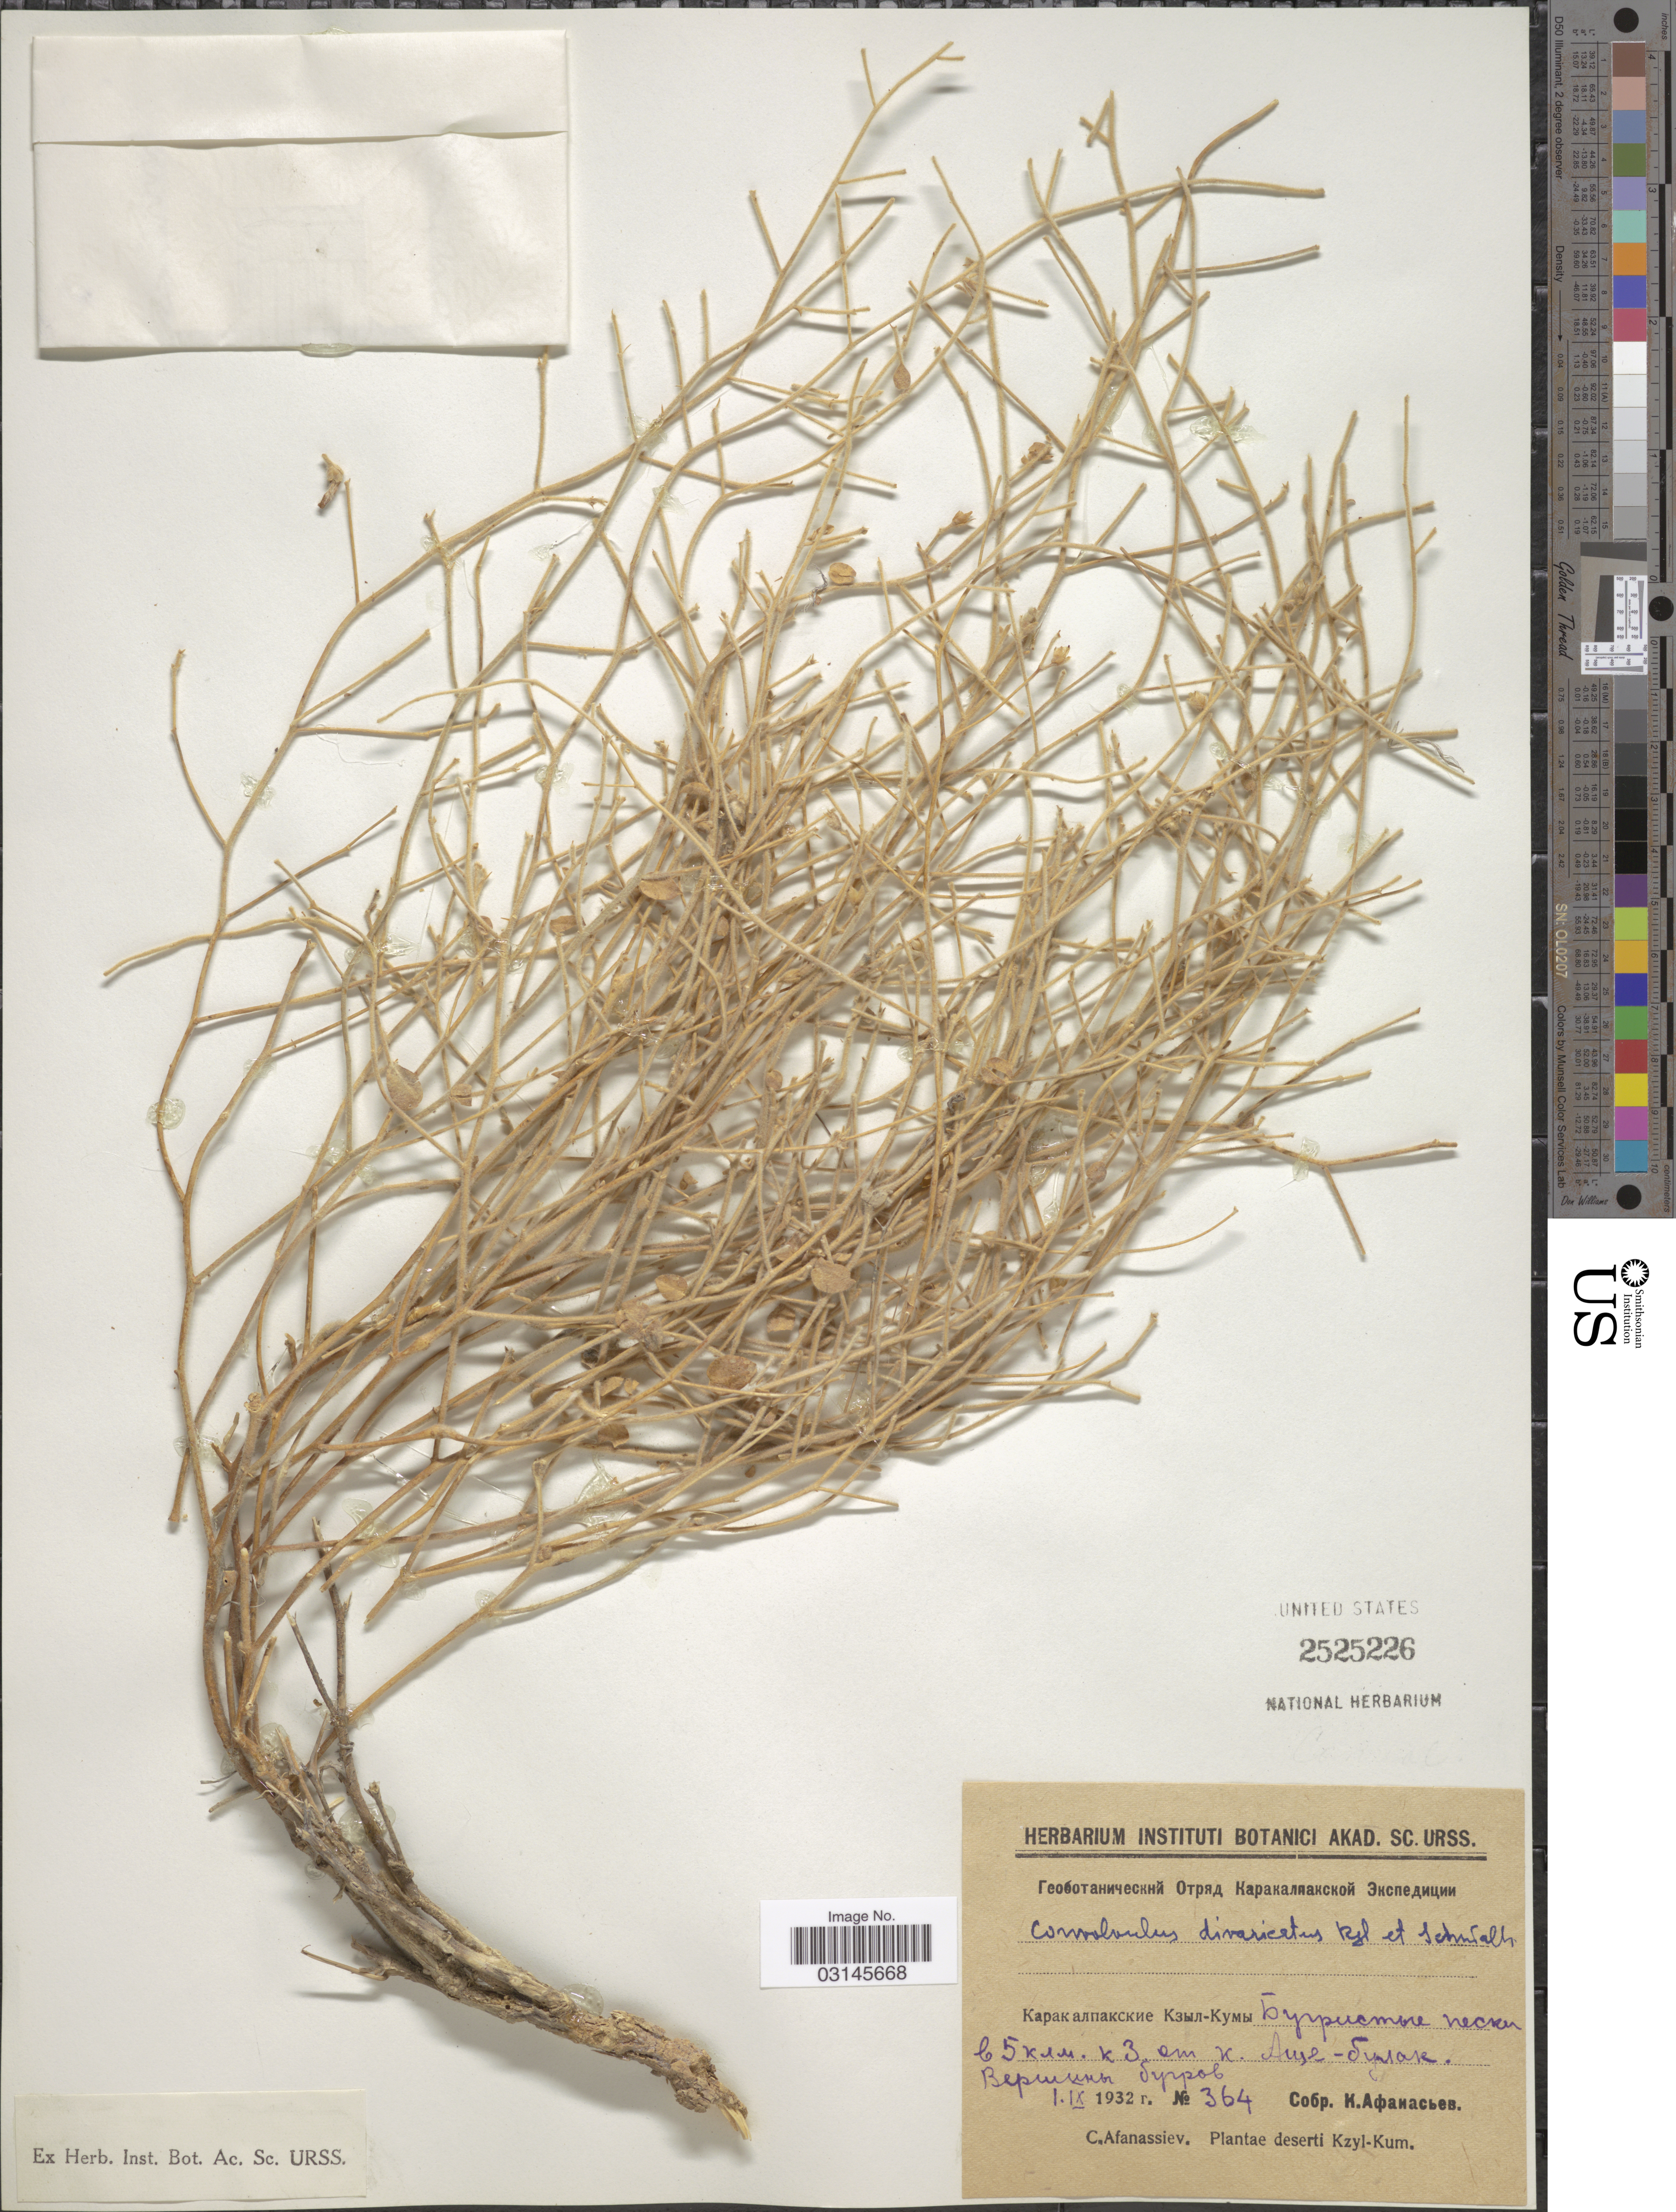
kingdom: Plantae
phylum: Tracheophyta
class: Magnoliopsida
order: Solanales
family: Convolvulaceae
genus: Convolvulus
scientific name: Convolvulus divaricatus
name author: (Schmalh.) Regel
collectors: C. S. Afanassiev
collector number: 364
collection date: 1932-09-01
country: Uzbekistan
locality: X. Deserti Kzyl-Kum.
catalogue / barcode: US 2525226